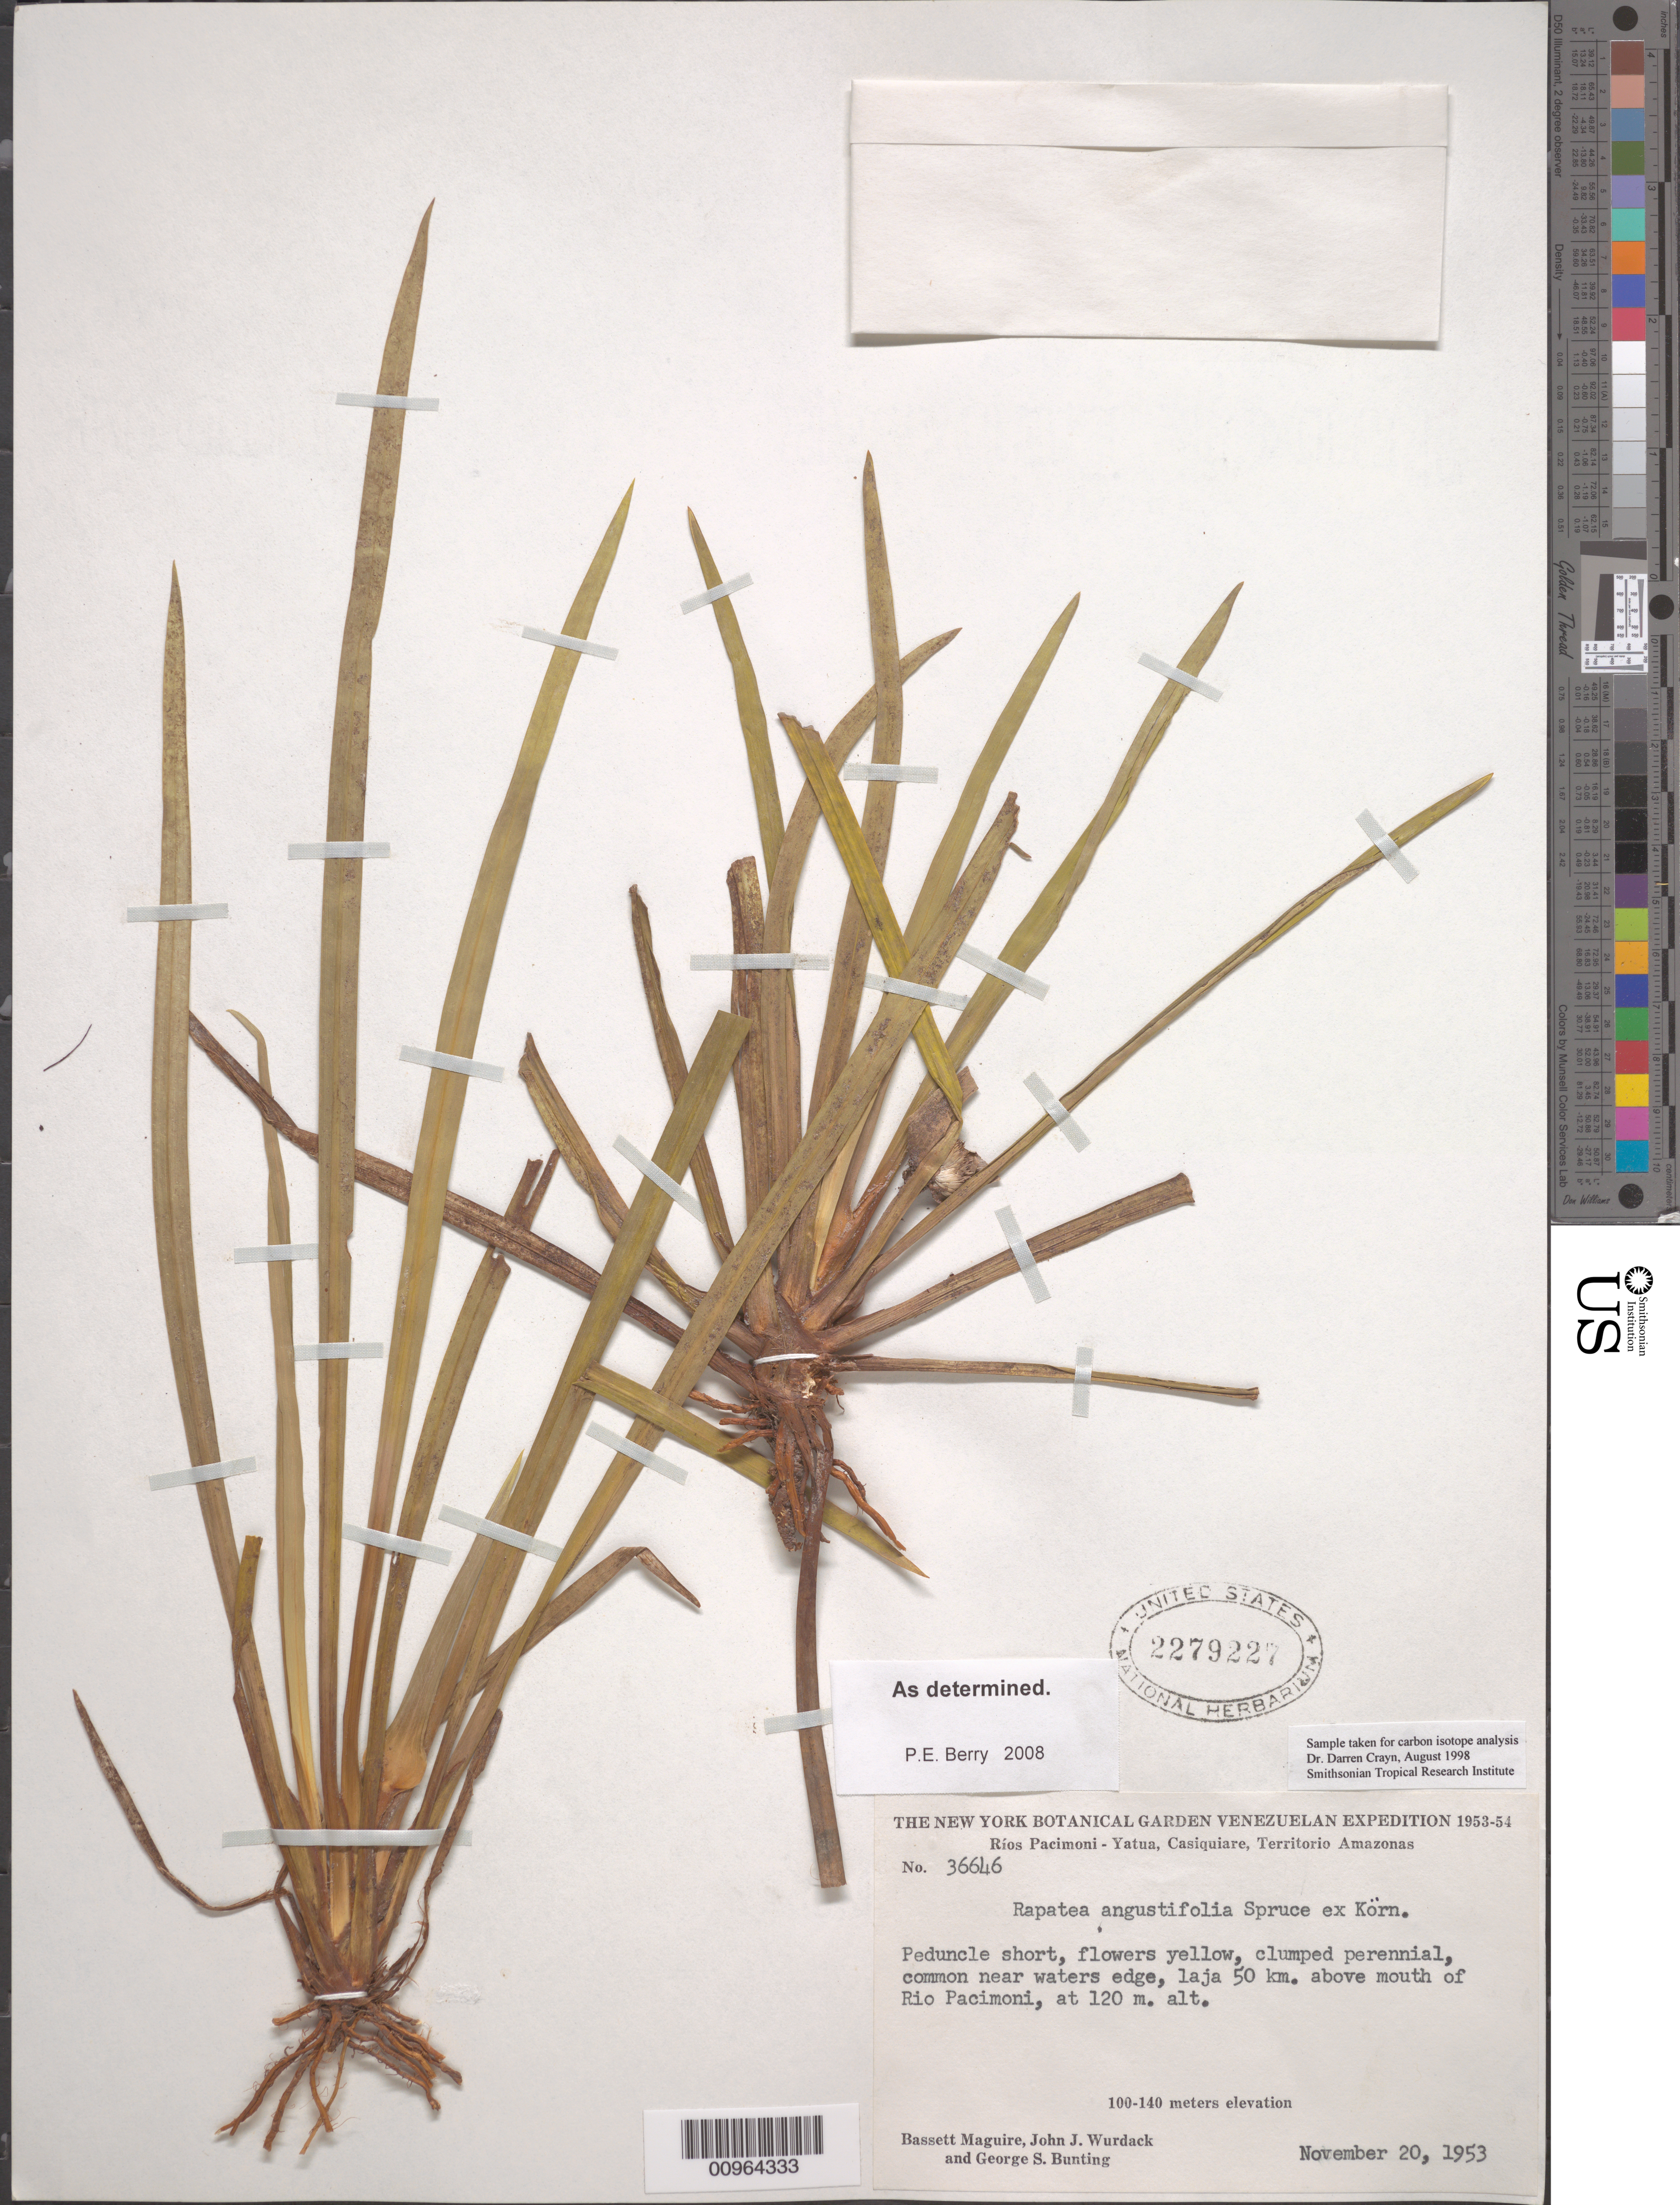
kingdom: Plantae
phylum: Tracheophyta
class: Liliopsida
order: Poales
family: Rapateaceae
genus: Rapatea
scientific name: Rapatea angustifolia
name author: Spruce ex Körn.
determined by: Berry, P. E., (WIS), University of Wisconsin - Madison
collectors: B. Maguire, J. J. Wurdack & G. S. Bunting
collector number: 36646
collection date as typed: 20-Nov-53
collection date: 1953-11-20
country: Venezuela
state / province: Amazonas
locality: Río Pacimoni, 50 km above mouth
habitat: Laja near waters edge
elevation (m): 120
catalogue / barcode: US 2279227